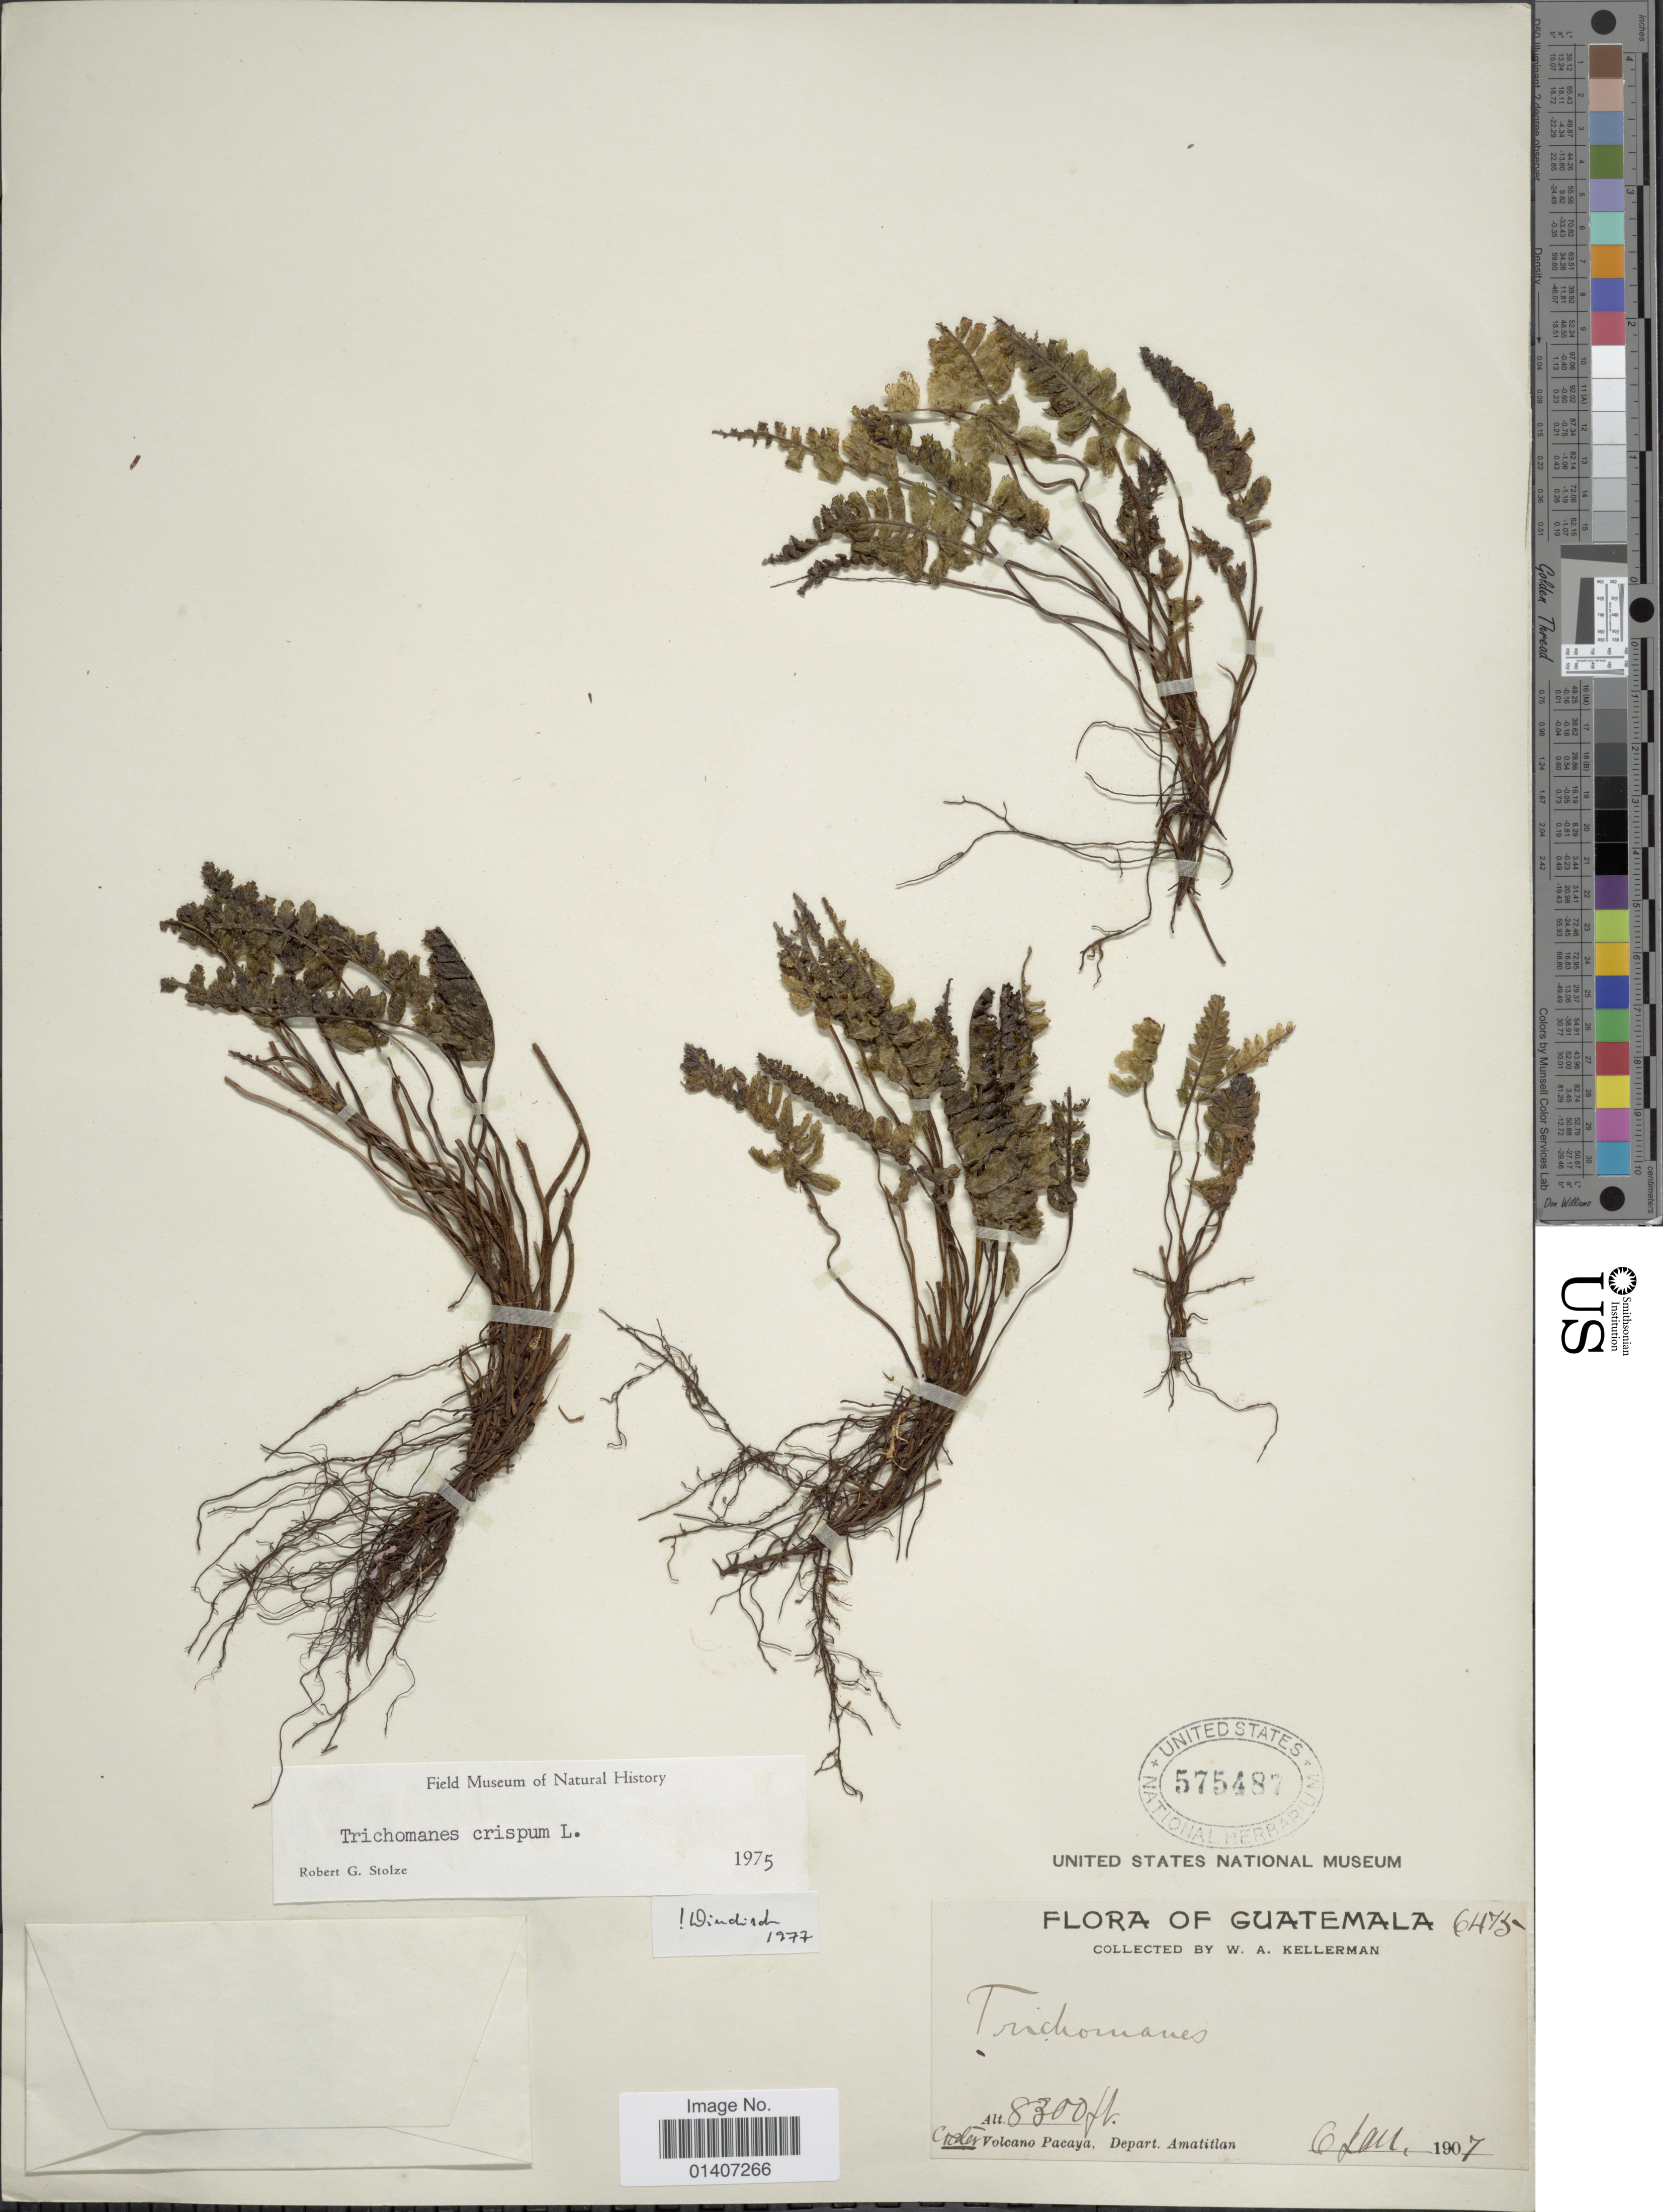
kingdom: Plantae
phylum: Tracheophyta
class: Polypodiopsida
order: Hymenophyllales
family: Hymenophyllaceae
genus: Trichomanes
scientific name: Trichomanes crispum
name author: L.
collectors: W. Kellerman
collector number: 6475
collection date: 1907-01-06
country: Guatemala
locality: Crater Volcano Pacaya, Depart. Amatitlan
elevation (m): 2530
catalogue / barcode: US 575487